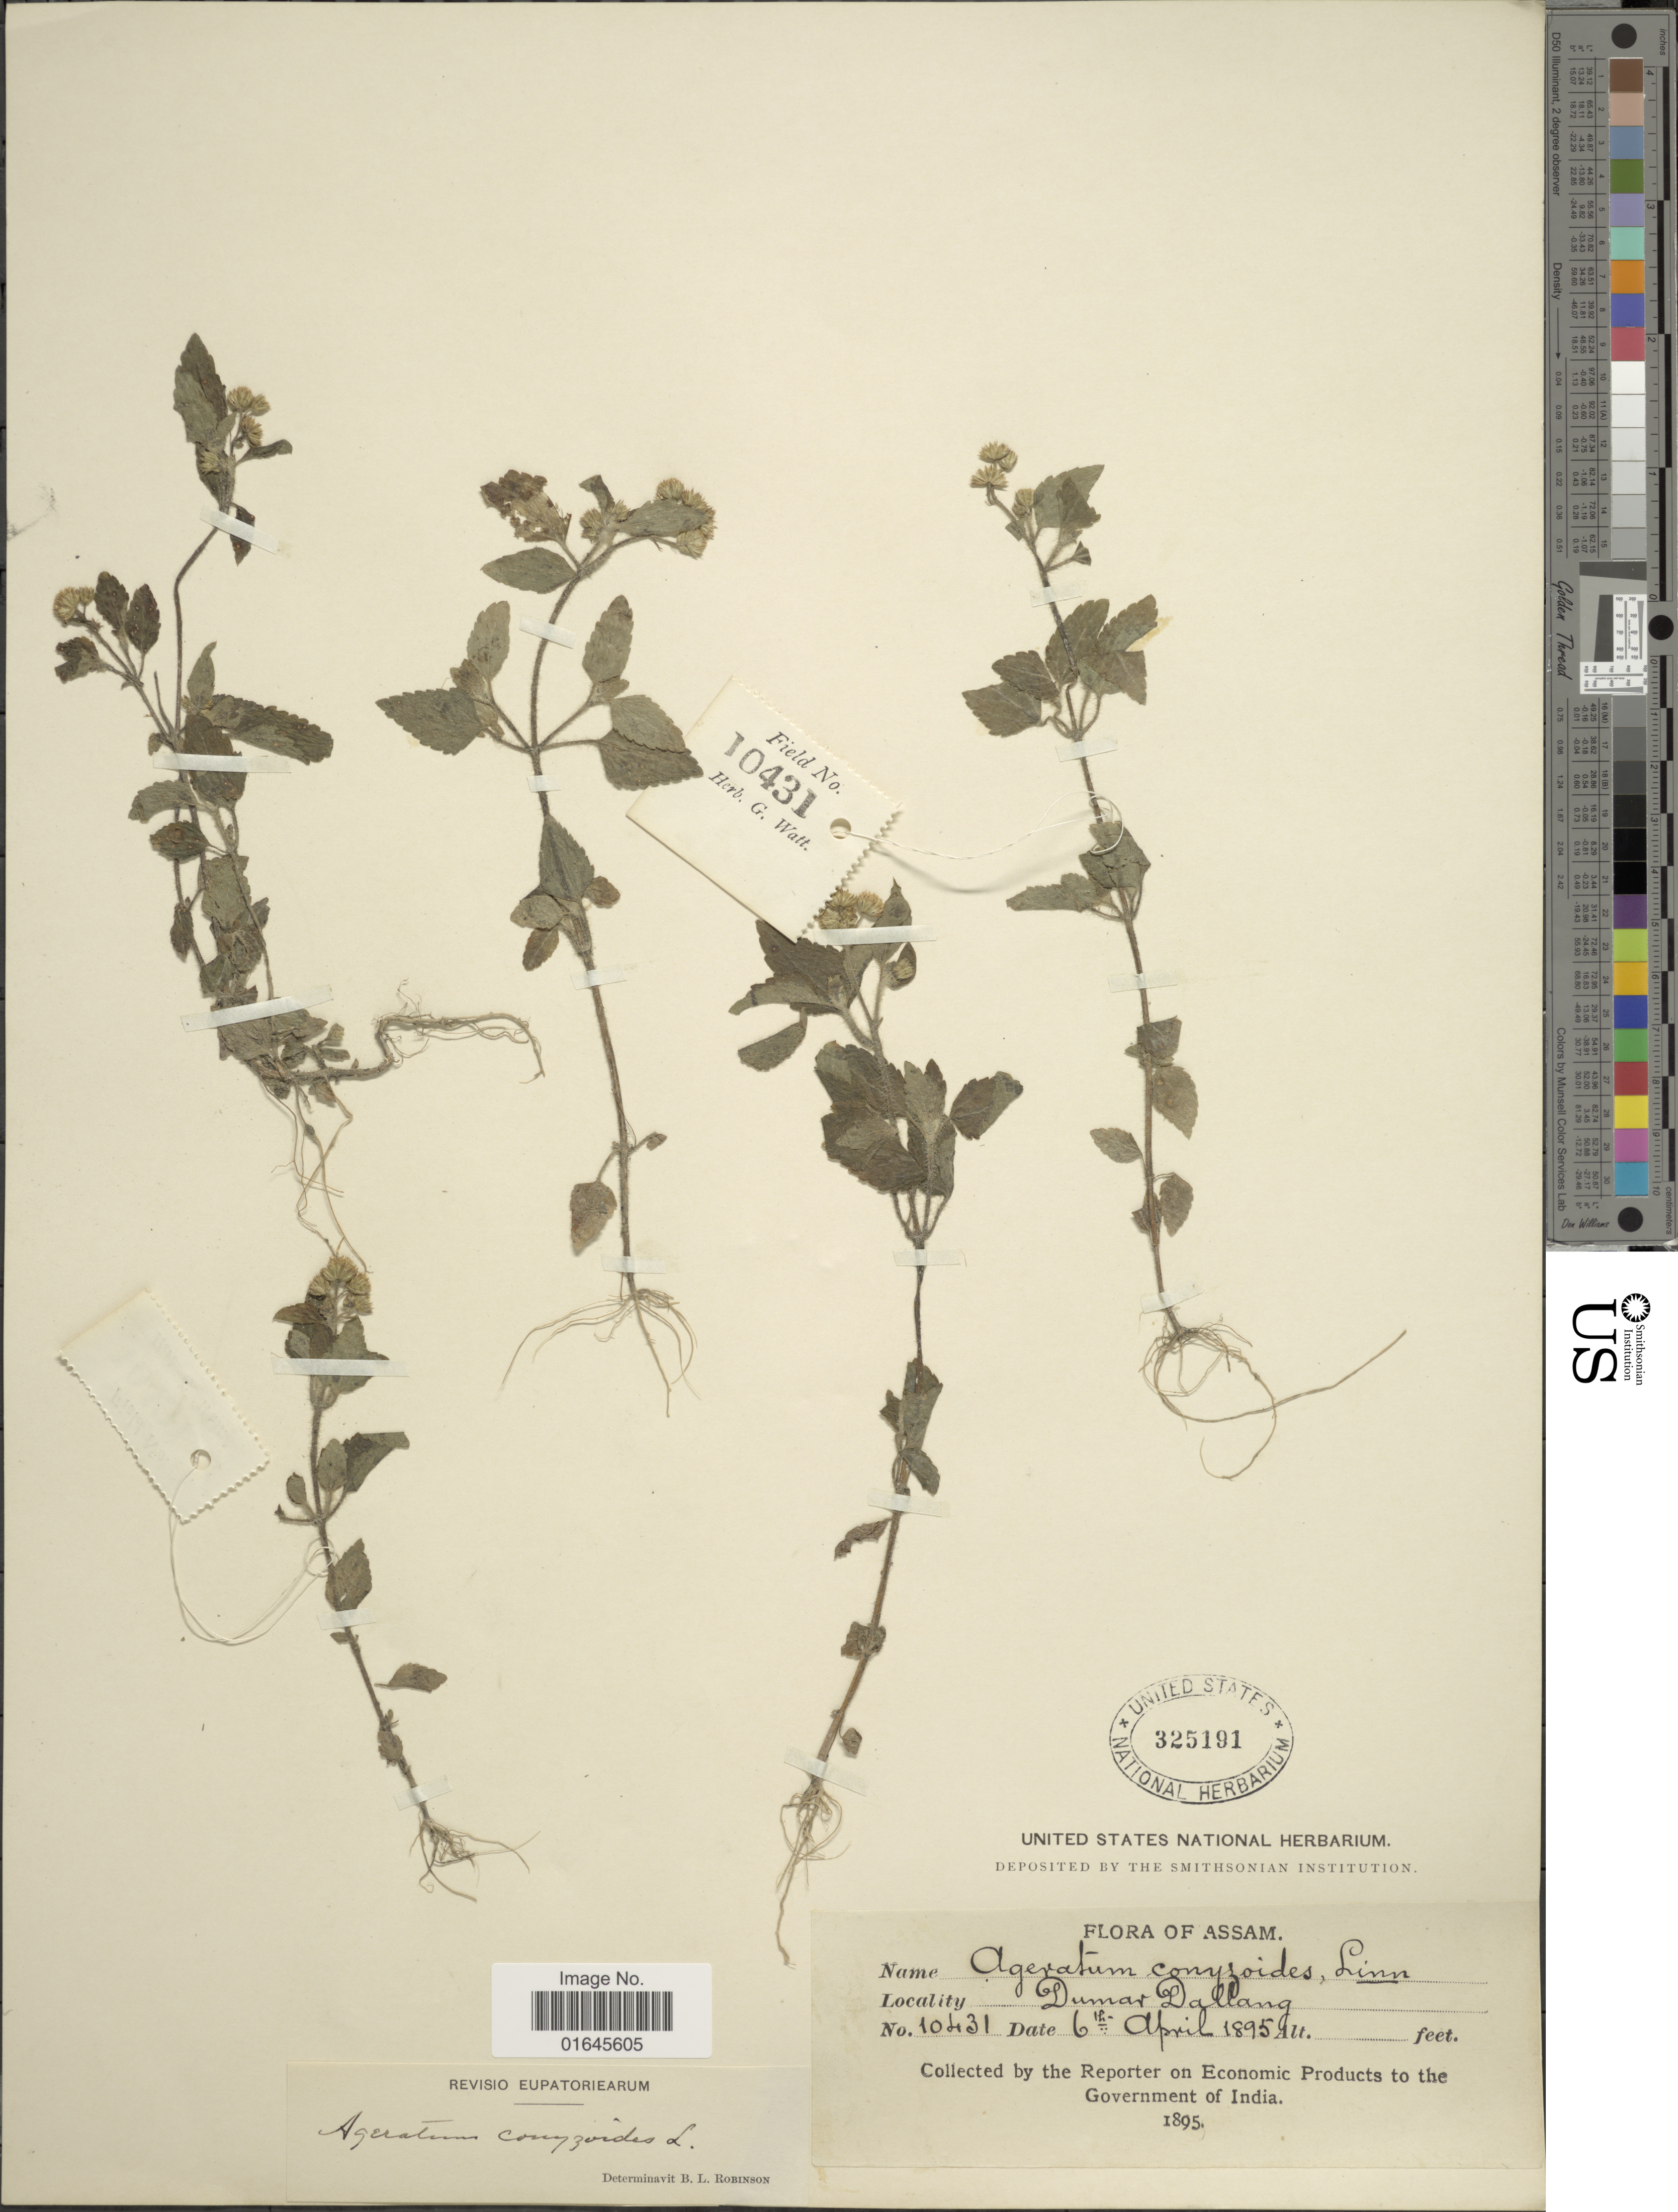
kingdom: Plantae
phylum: Tracheophyta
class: Magnoliopsida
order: Asterales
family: Asteraceae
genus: Ageratum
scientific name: Ageratum conyzoides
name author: L.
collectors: G. Reporter on Economic Products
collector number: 10431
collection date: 1895-04-06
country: India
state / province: Assam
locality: Dumar Dallang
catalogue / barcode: US 325191